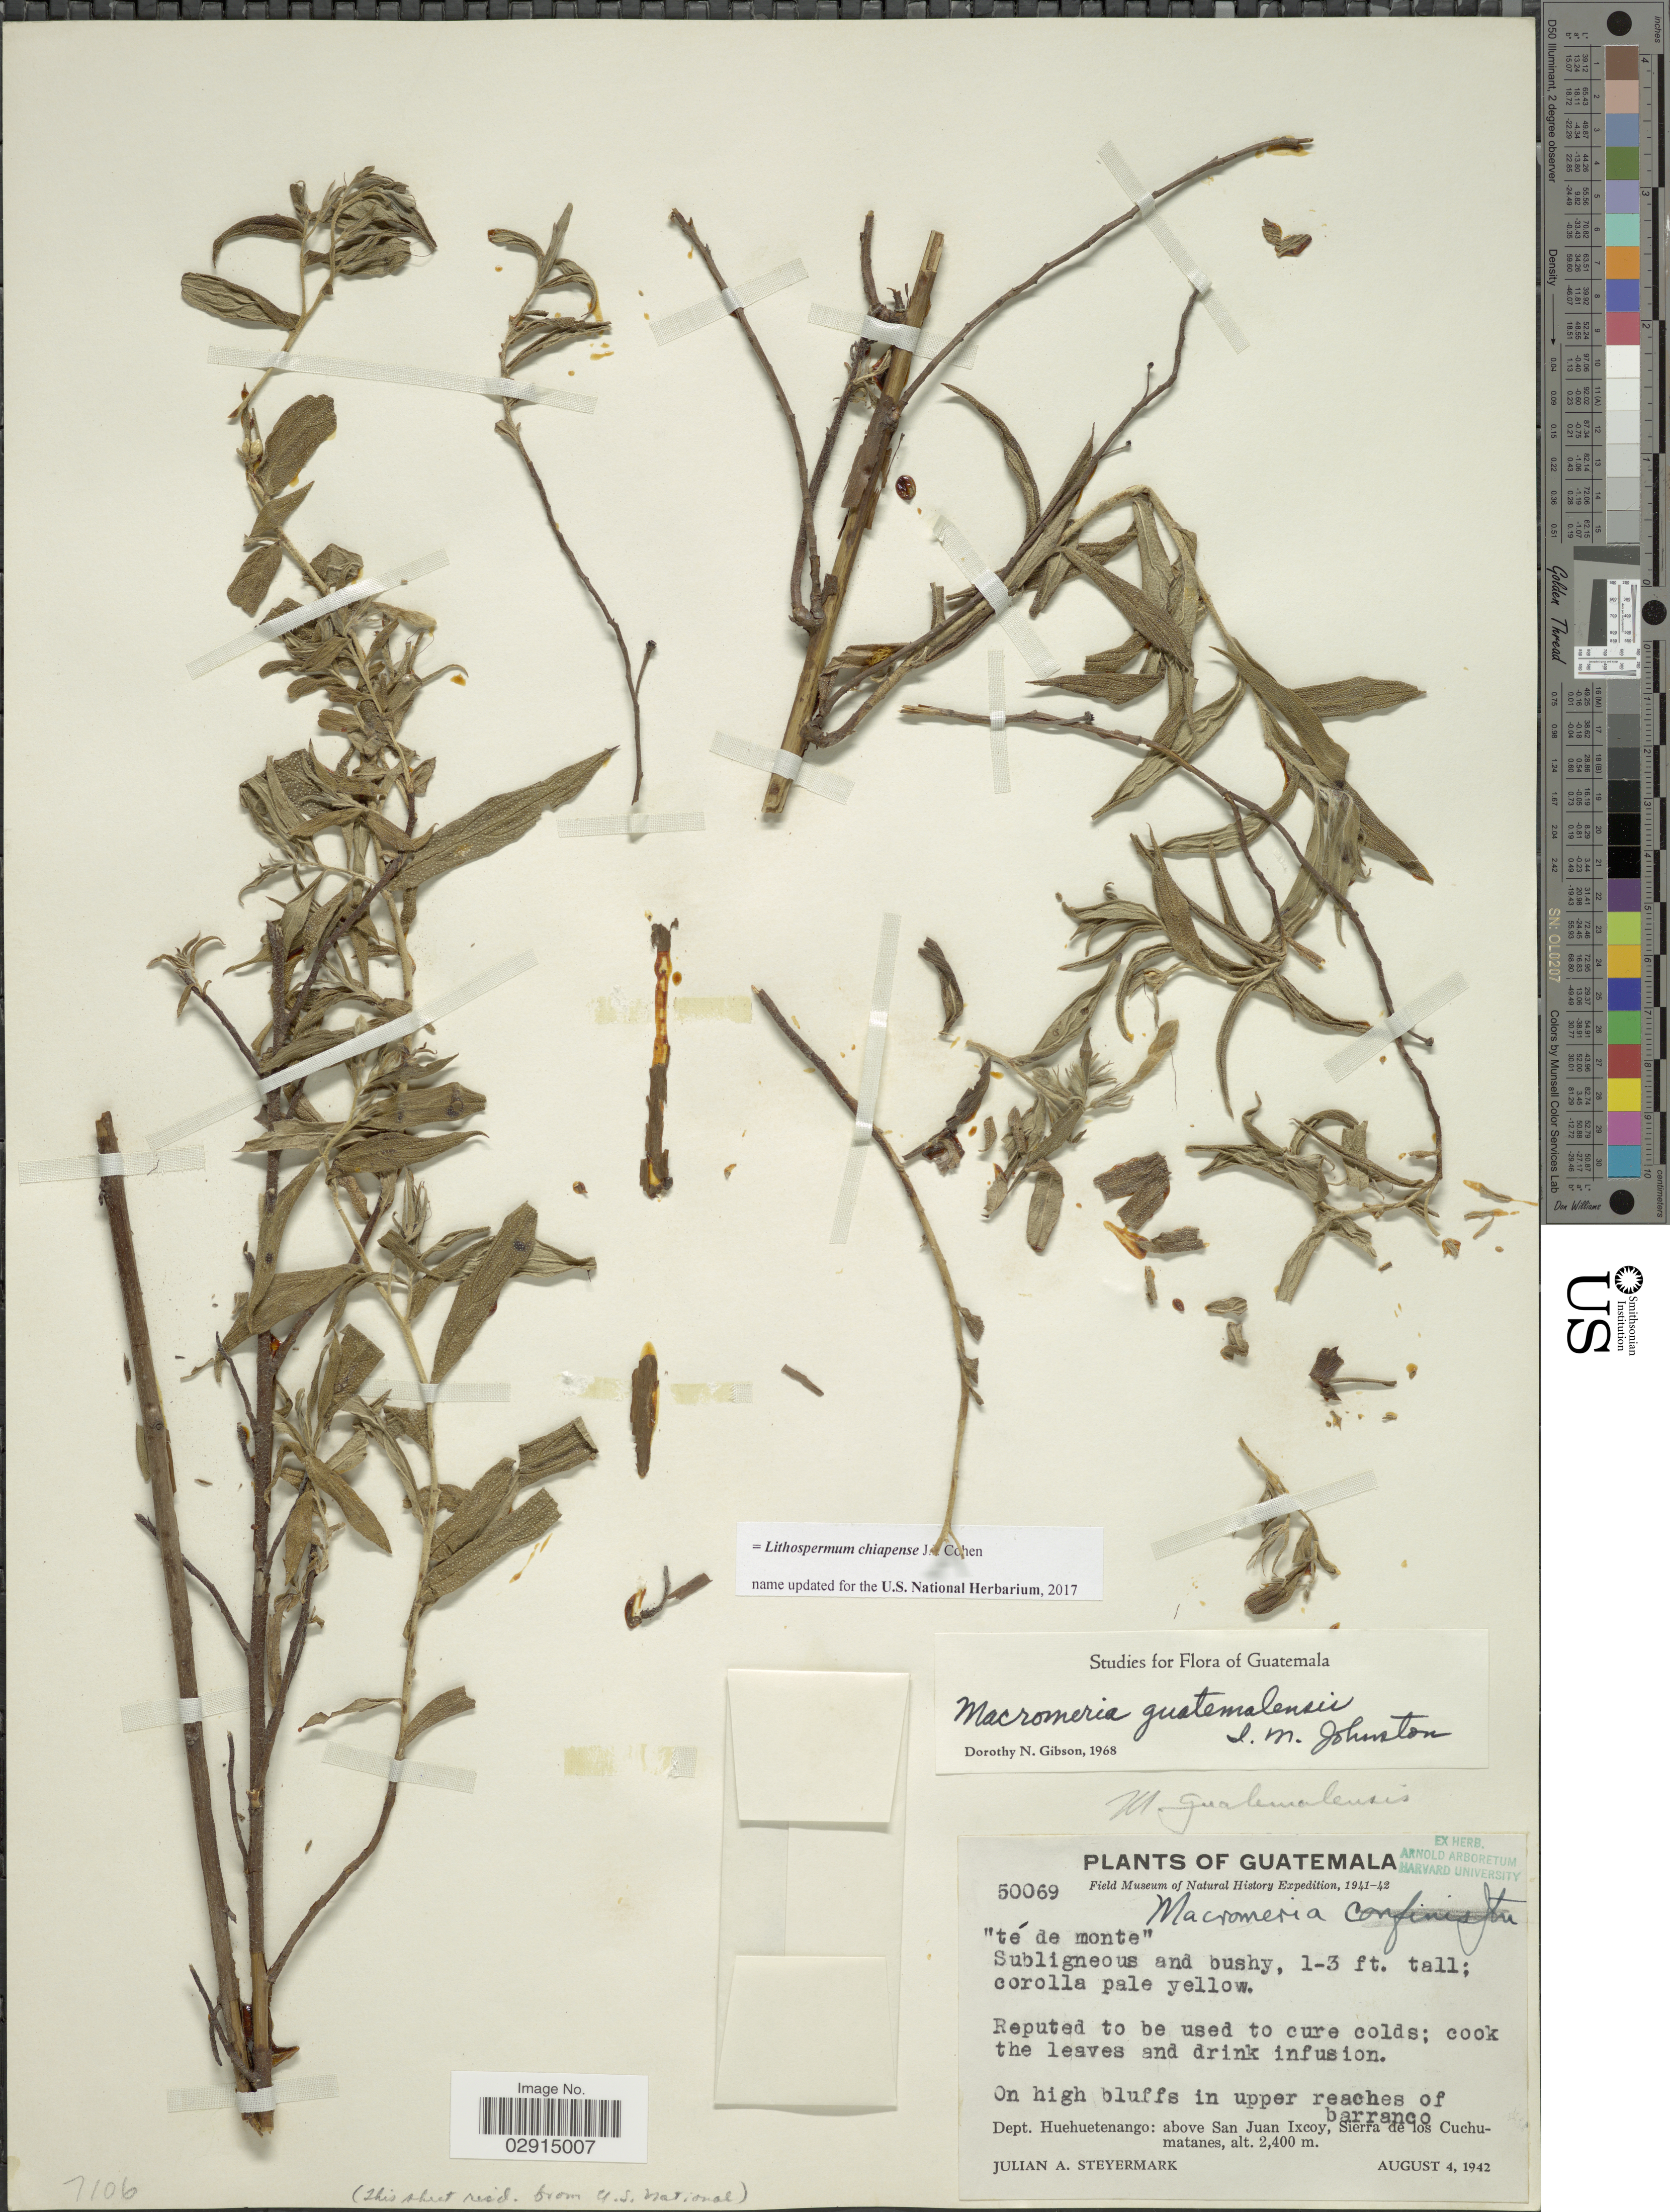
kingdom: Plantae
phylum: Tracheophyta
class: Magnoliopsida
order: Boraginales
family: Boraginaceae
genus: Lithospermum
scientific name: Lithospermum chiapense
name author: Cohen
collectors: J. Steyermark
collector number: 50069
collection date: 1942-08-04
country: Guatemala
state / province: Huehuetenango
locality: On high bluffs in upper reaches of barranco. Dept. Huehuetenango: above San Juan Ixcoy, Sierra de los Cuchumatanes. Guatemala.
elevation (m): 2400